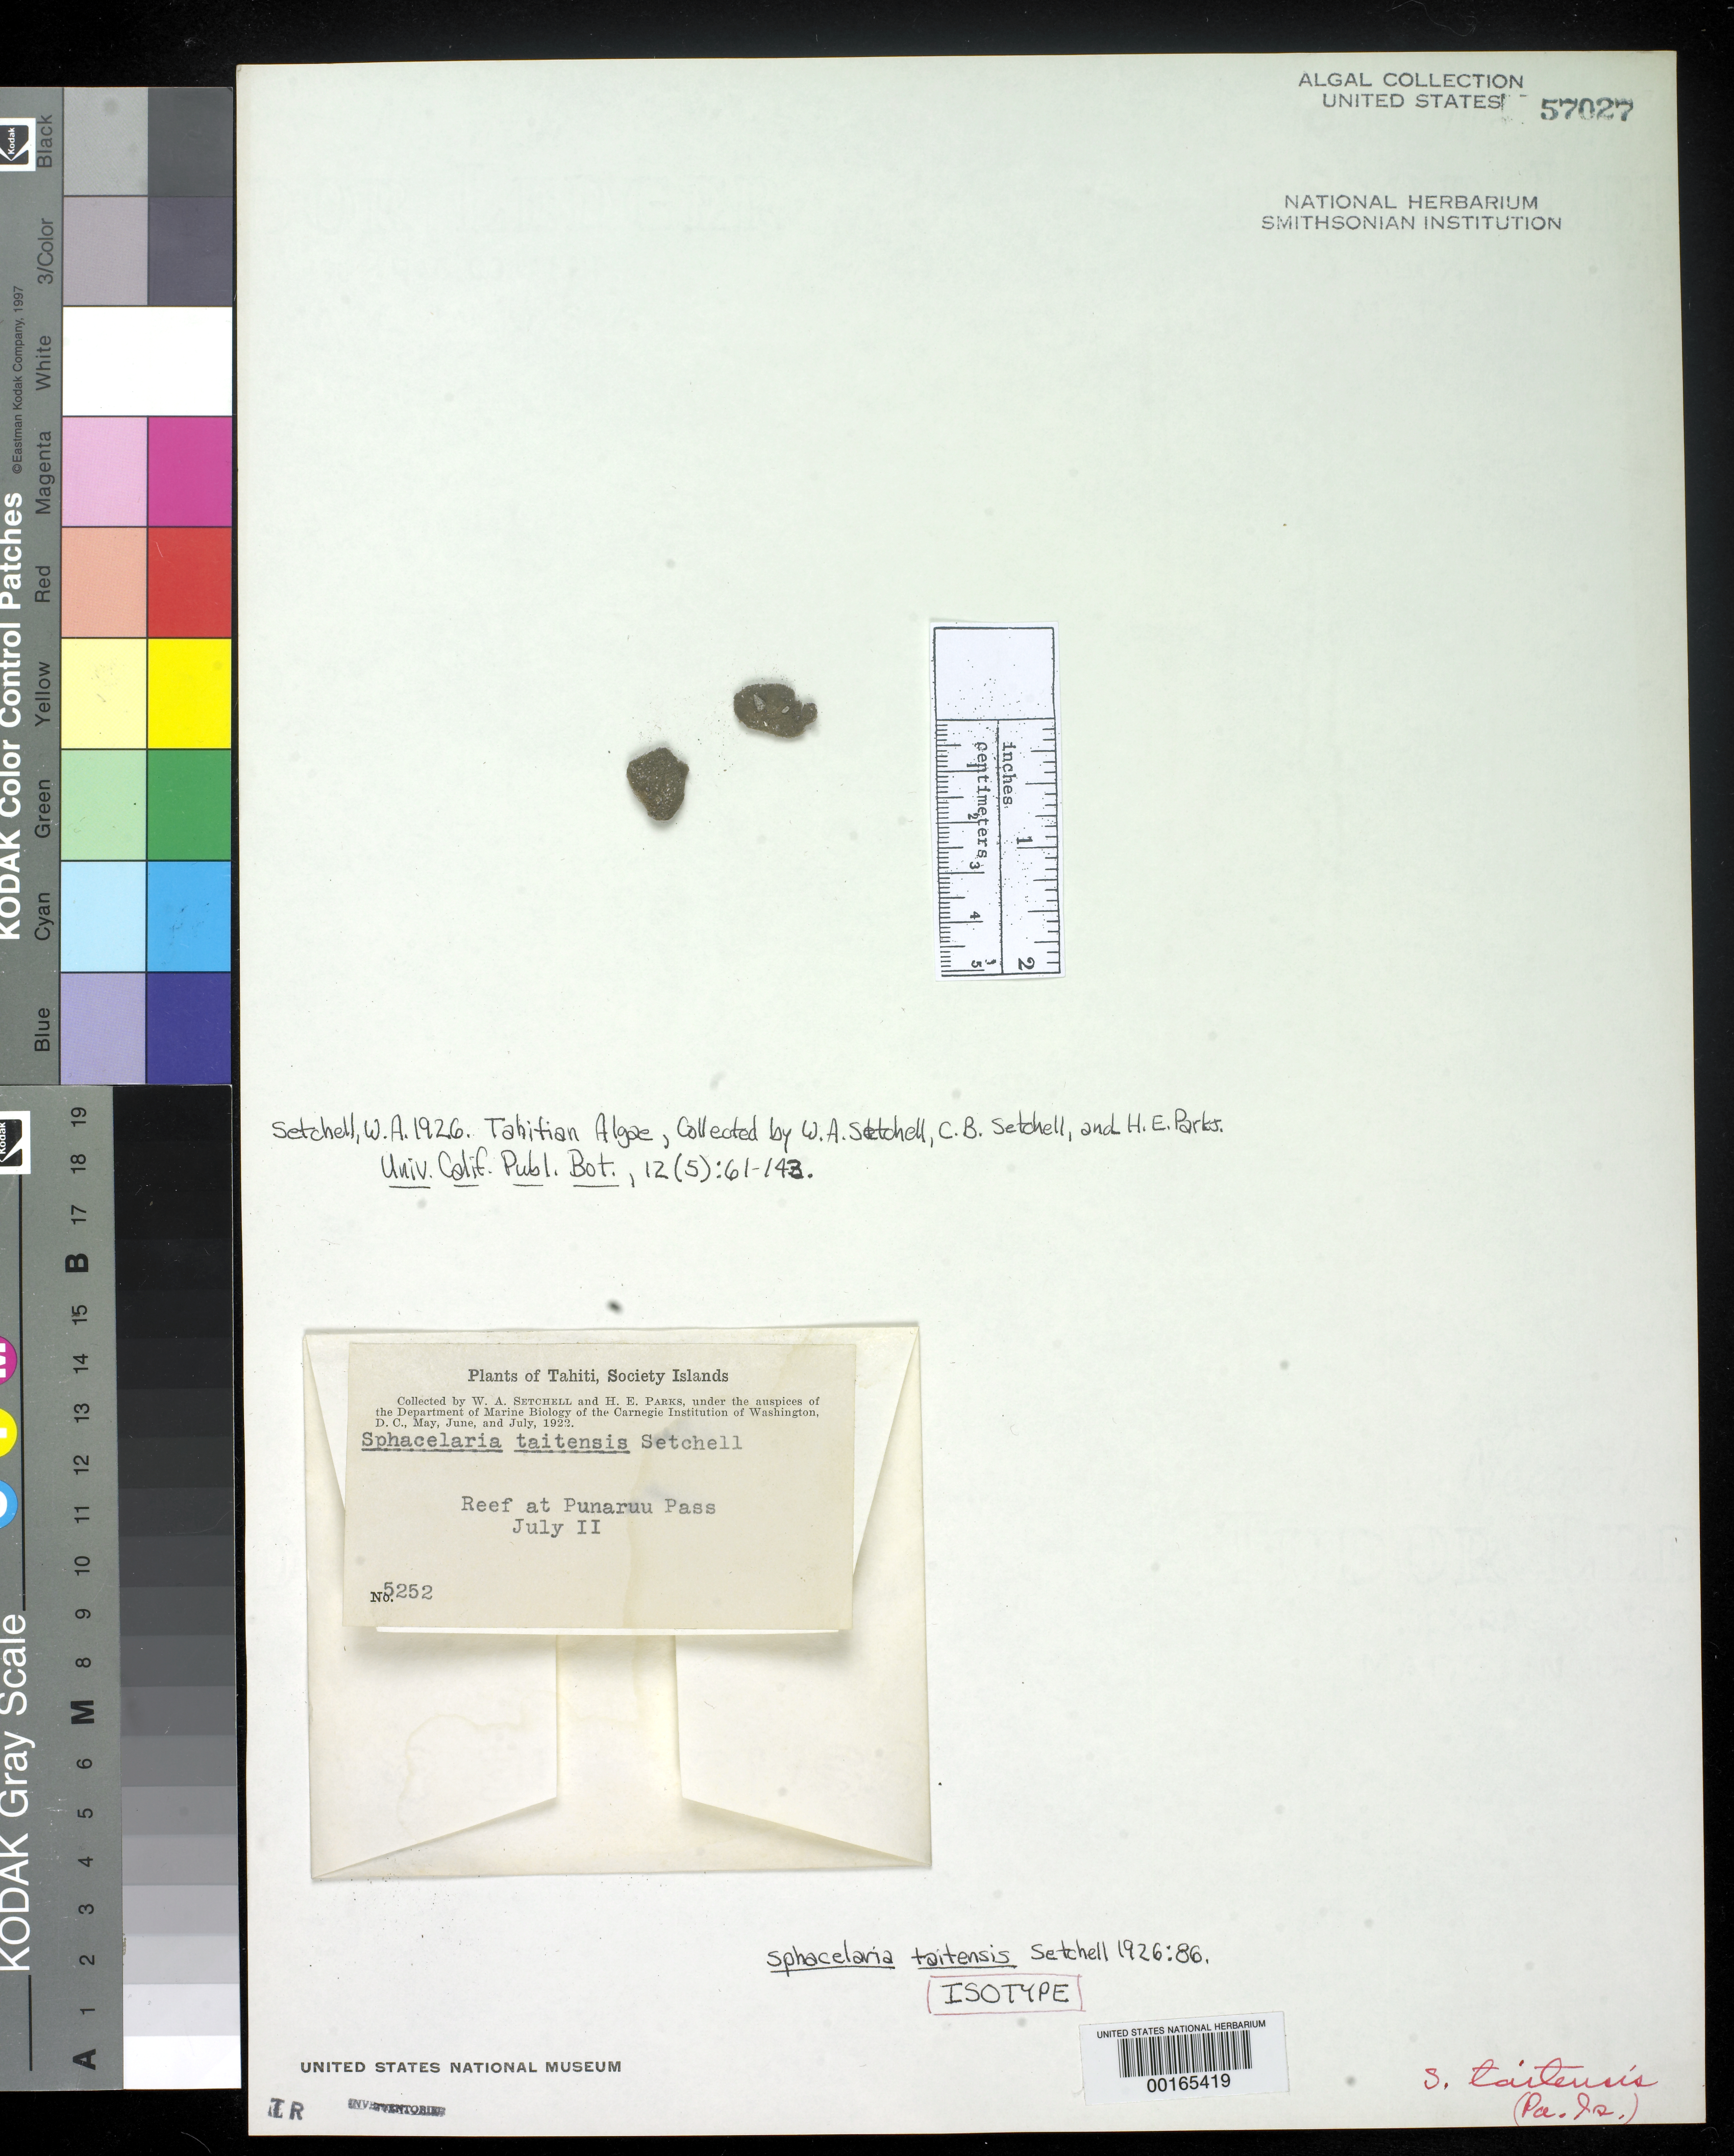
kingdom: Chromista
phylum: Ochrophyta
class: Phaeophyceae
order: Sphacelariales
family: Sphacelariaceae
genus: Sphacelaria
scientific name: Sphacelaria taitensis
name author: Setch.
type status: Isotype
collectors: W. Setchell & H. E. Parks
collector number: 5252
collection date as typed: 11 Jul 1922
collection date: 1922-07-11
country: French Polynesia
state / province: Îles du Vent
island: Tahiti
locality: Reef at Punaruu Pass.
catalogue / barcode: US 57027